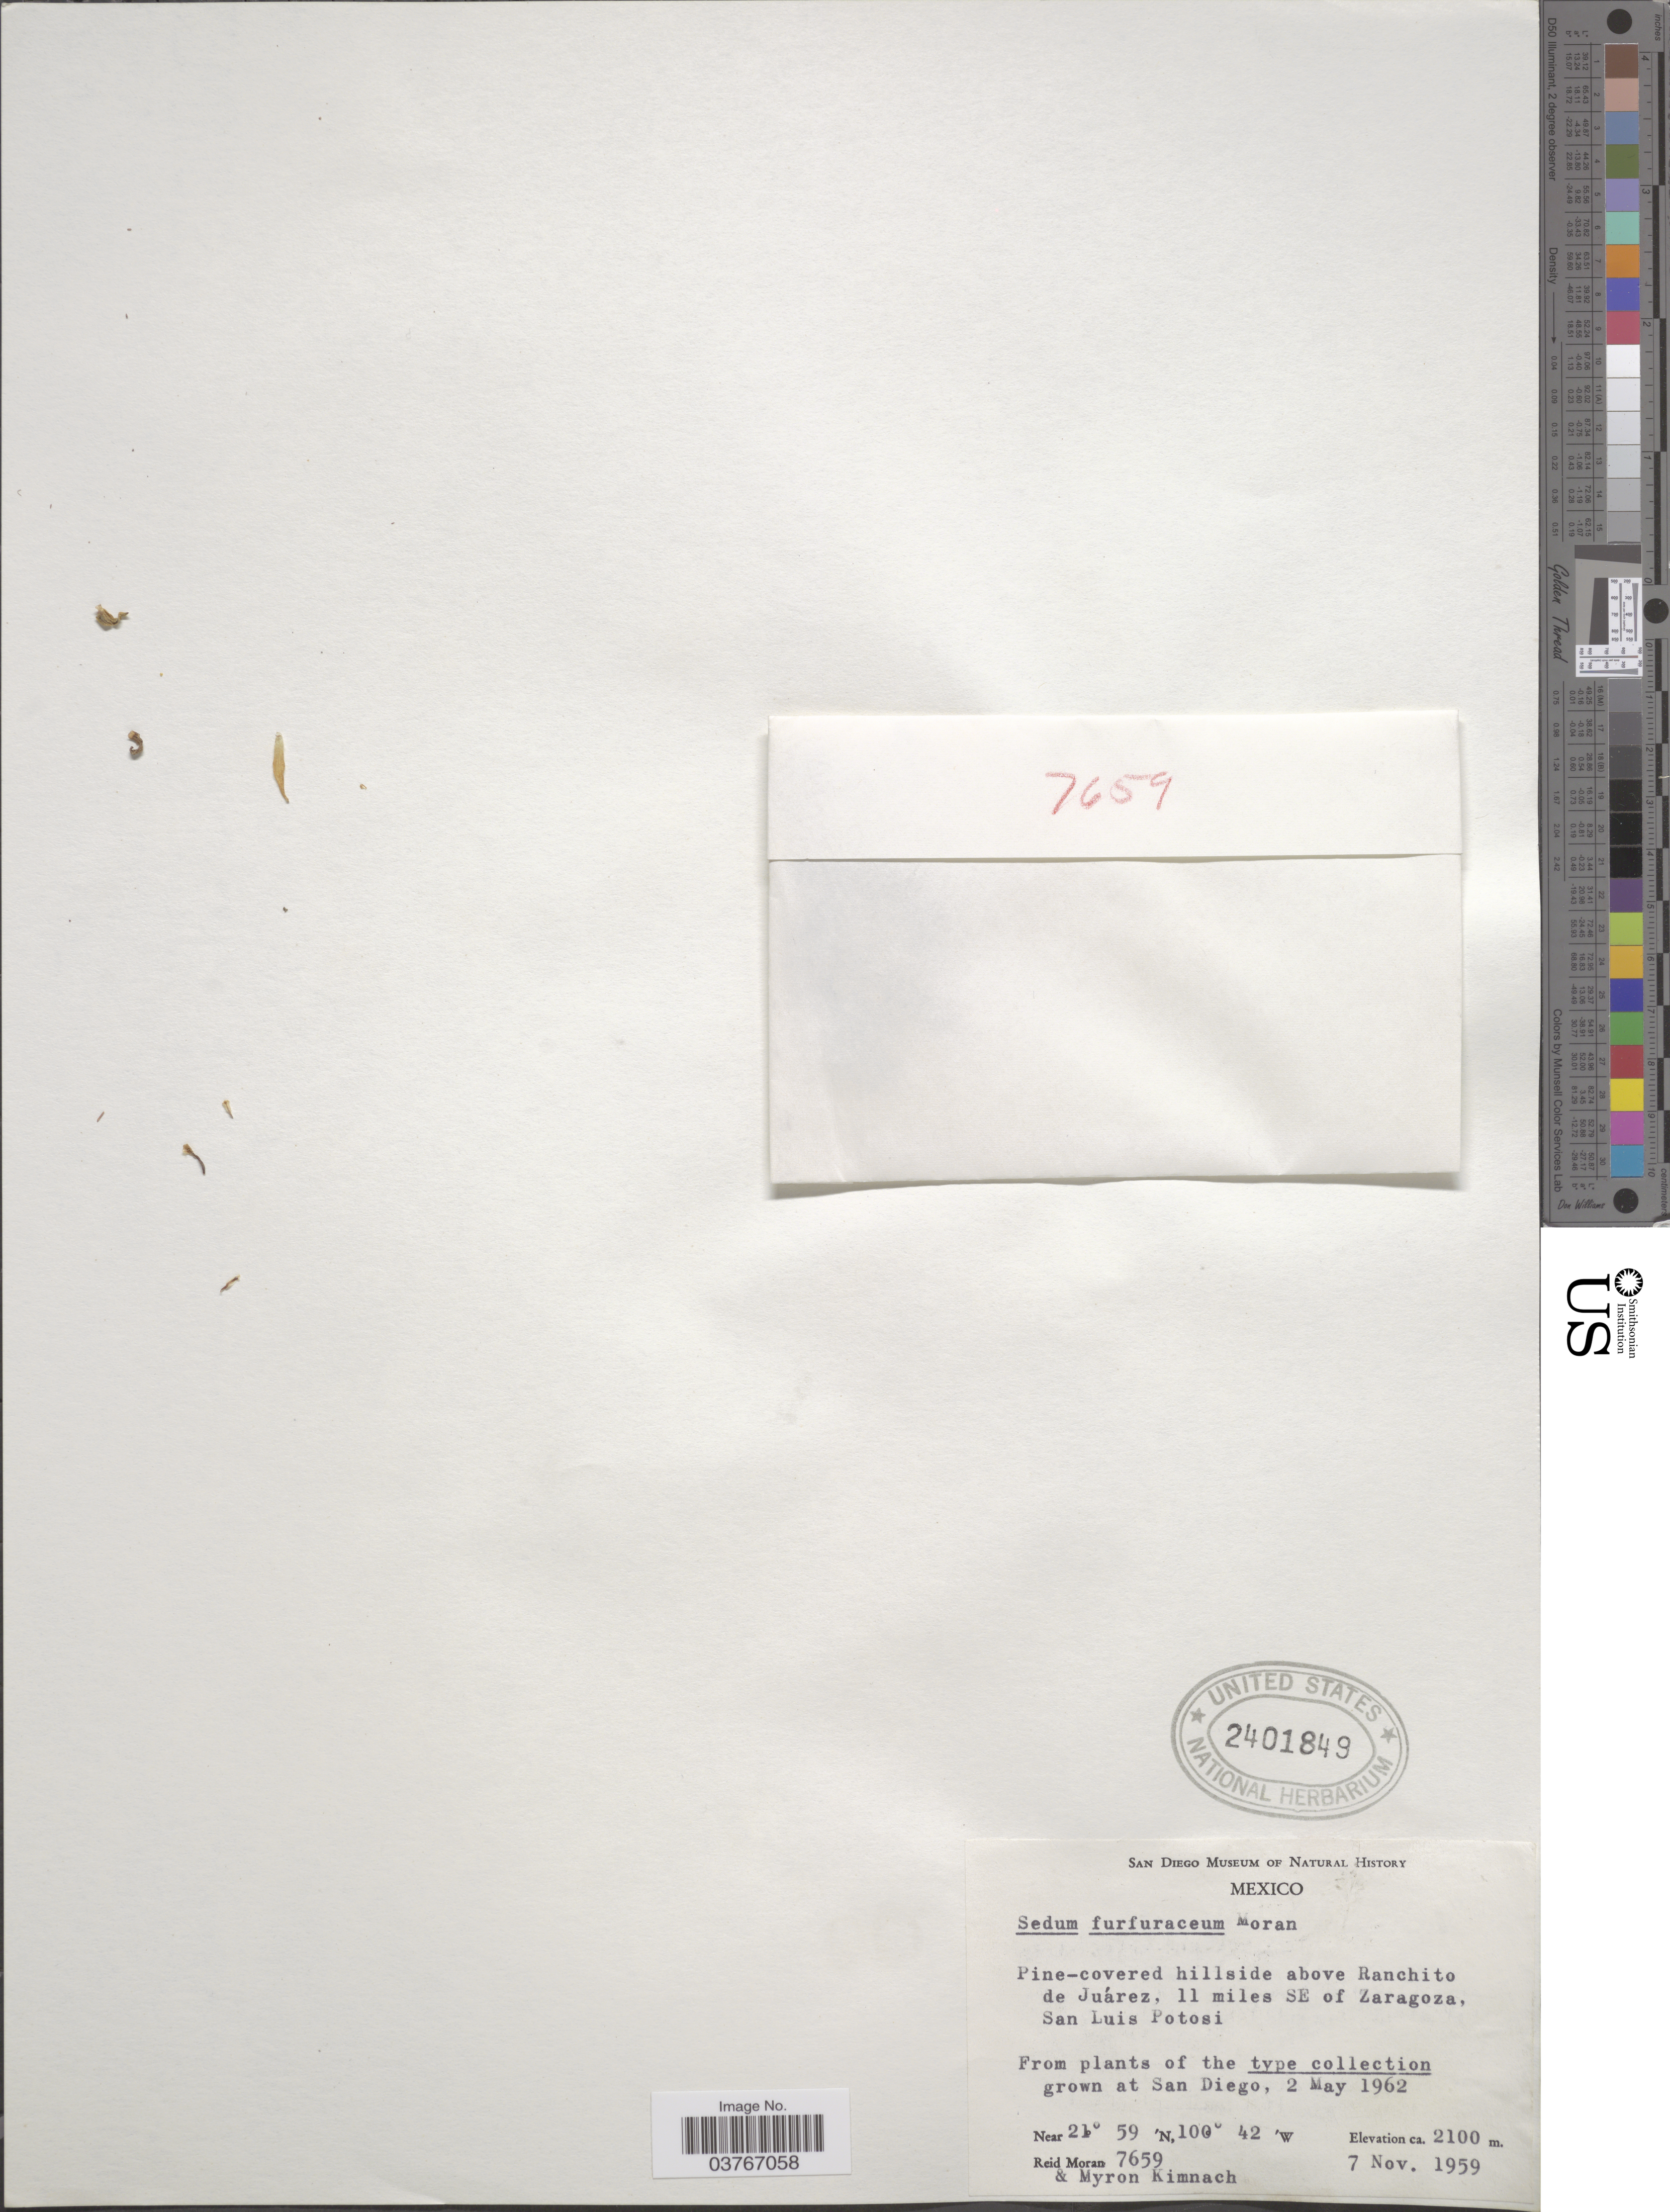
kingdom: Plantae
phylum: Tracheophyta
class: Magnoliopsida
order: Saxifragales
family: Crassulaceae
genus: Sedum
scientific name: Sedum furfuraceum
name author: Moran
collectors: R. Moran & M. W. Kimnach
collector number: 7659?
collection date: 1962-05-02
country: United States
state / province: California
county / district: San Diego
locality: Grown at San Diego.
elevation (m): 2100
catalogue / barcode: US 2401849